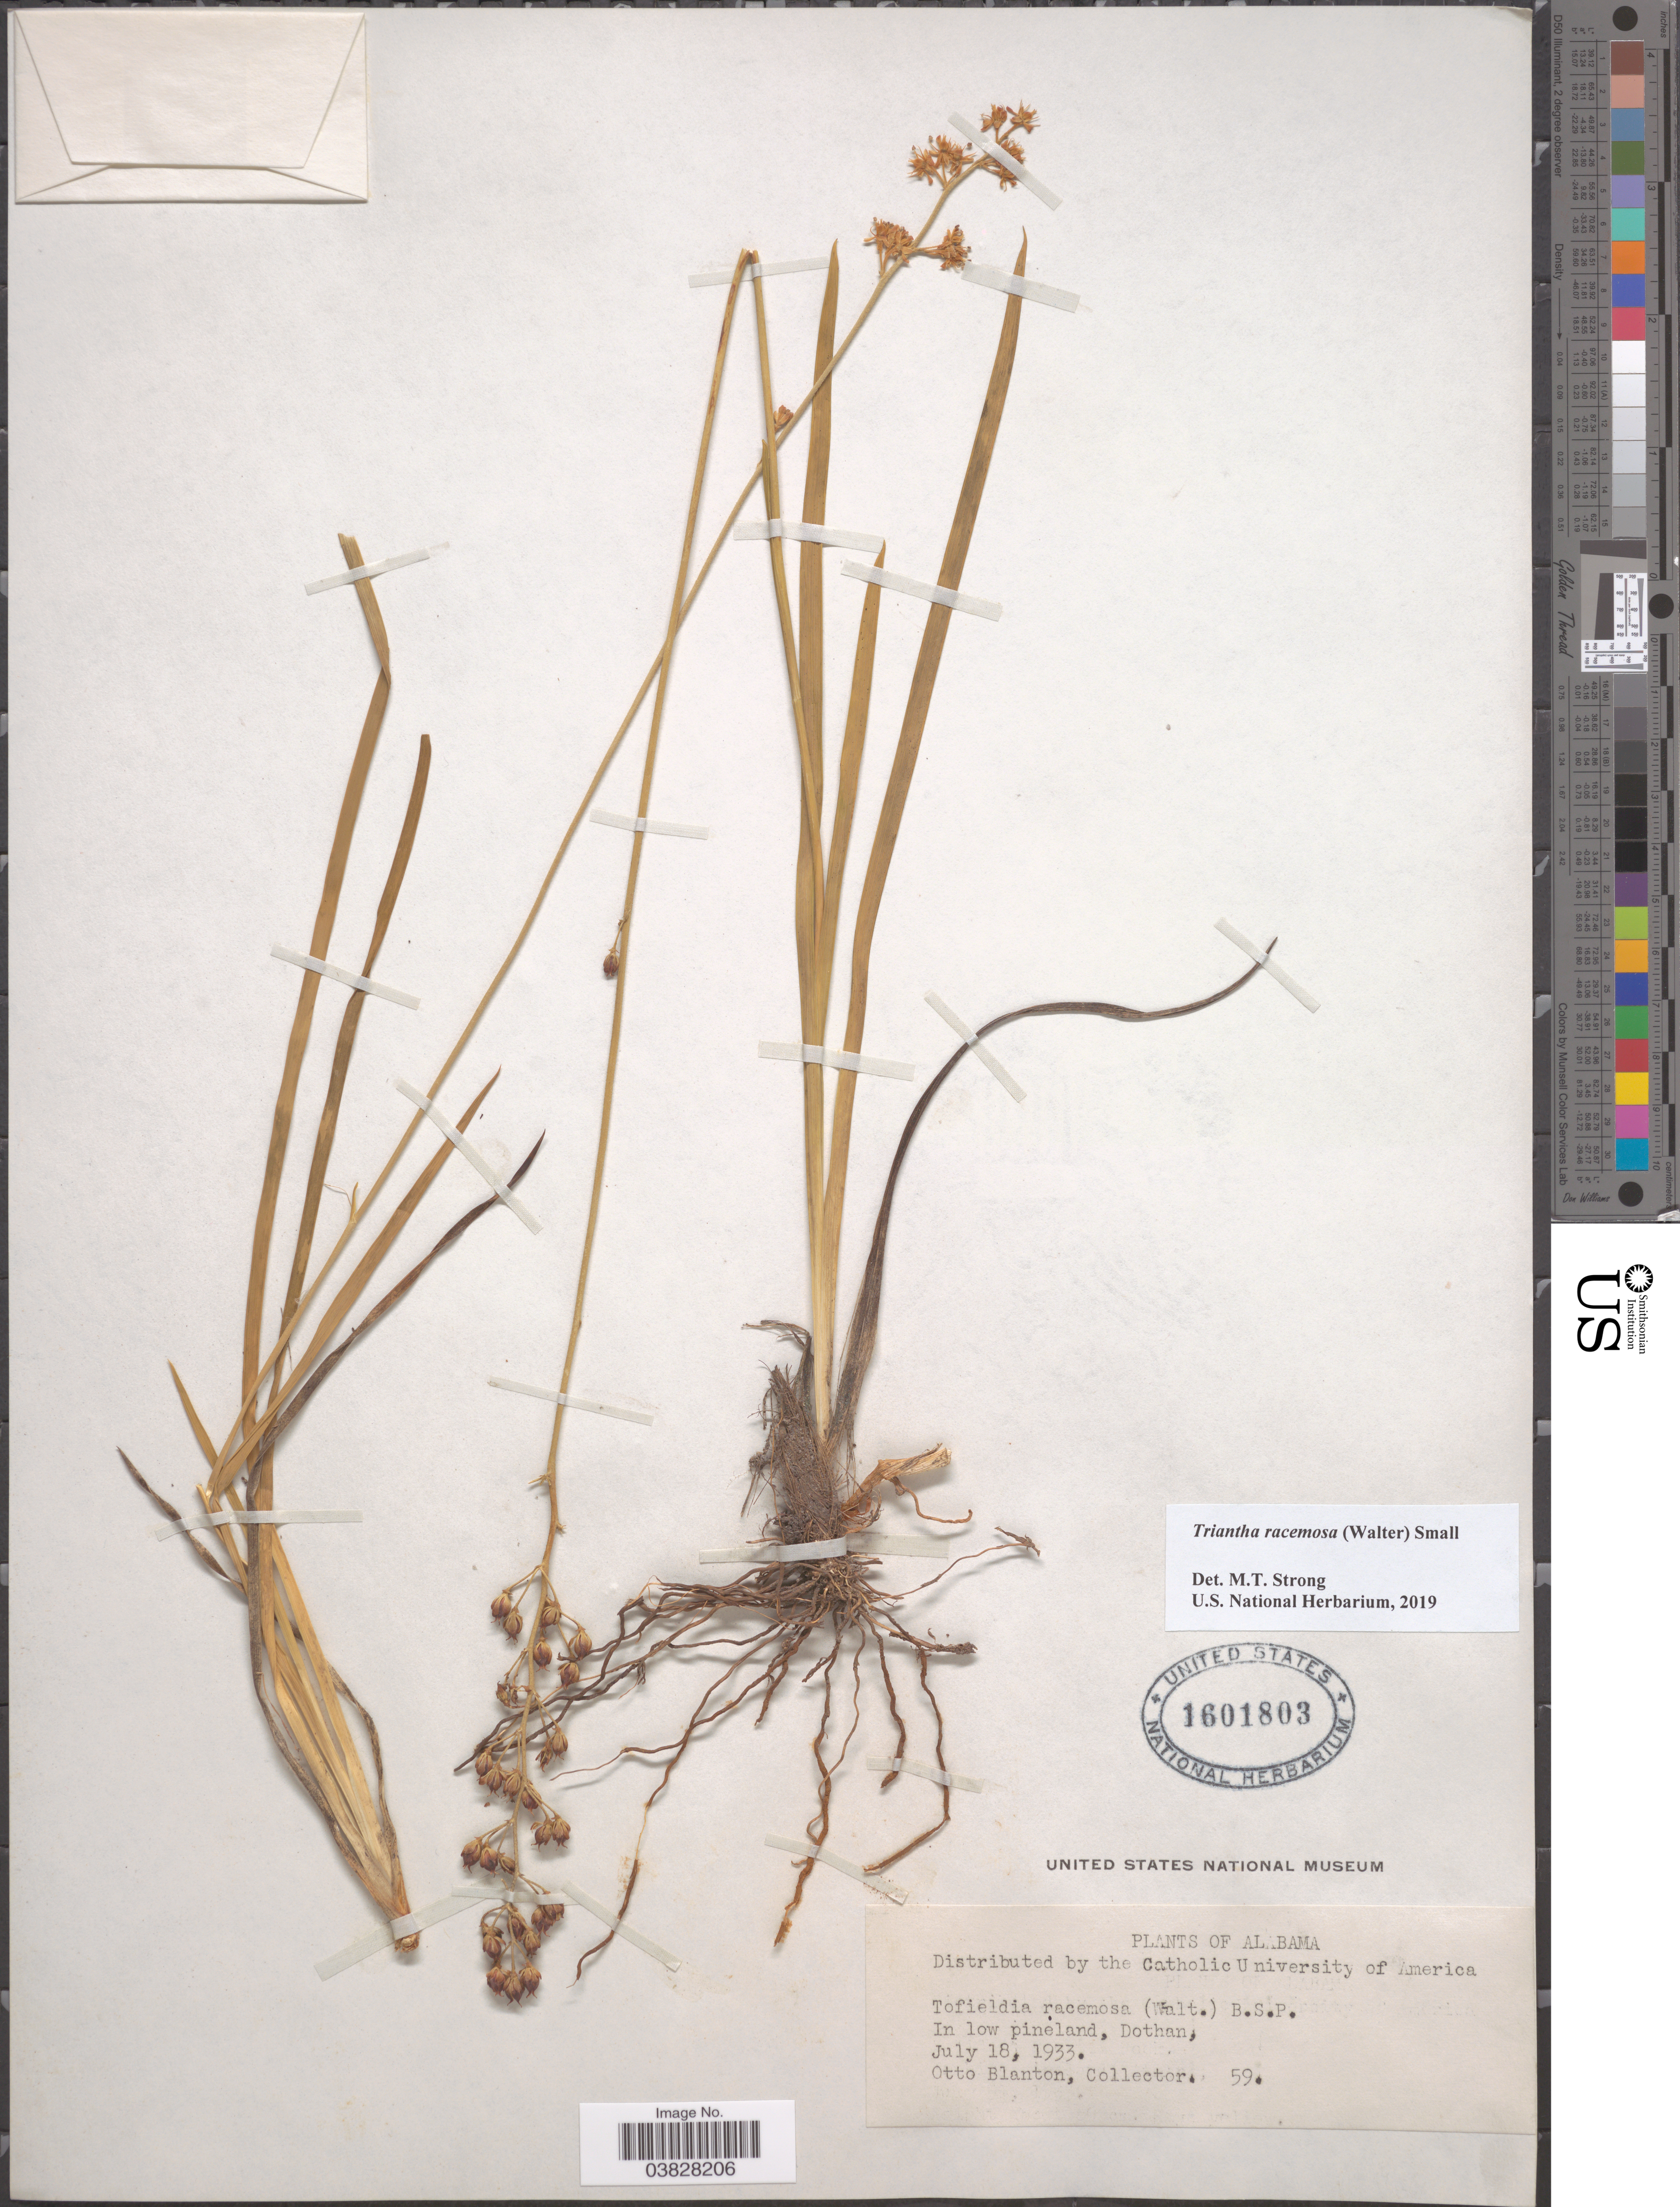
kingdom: Plantae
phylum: Tracheophyta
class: Liliopsida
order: Alismatales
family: Tofieldiaceae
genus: Triantha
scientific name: Triantha racemosa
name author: (Walter) Small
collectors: O. Blanton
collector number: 59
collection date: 1933-07-18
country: United States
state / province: Alabama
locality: Dothan.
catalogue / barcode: US 1601803